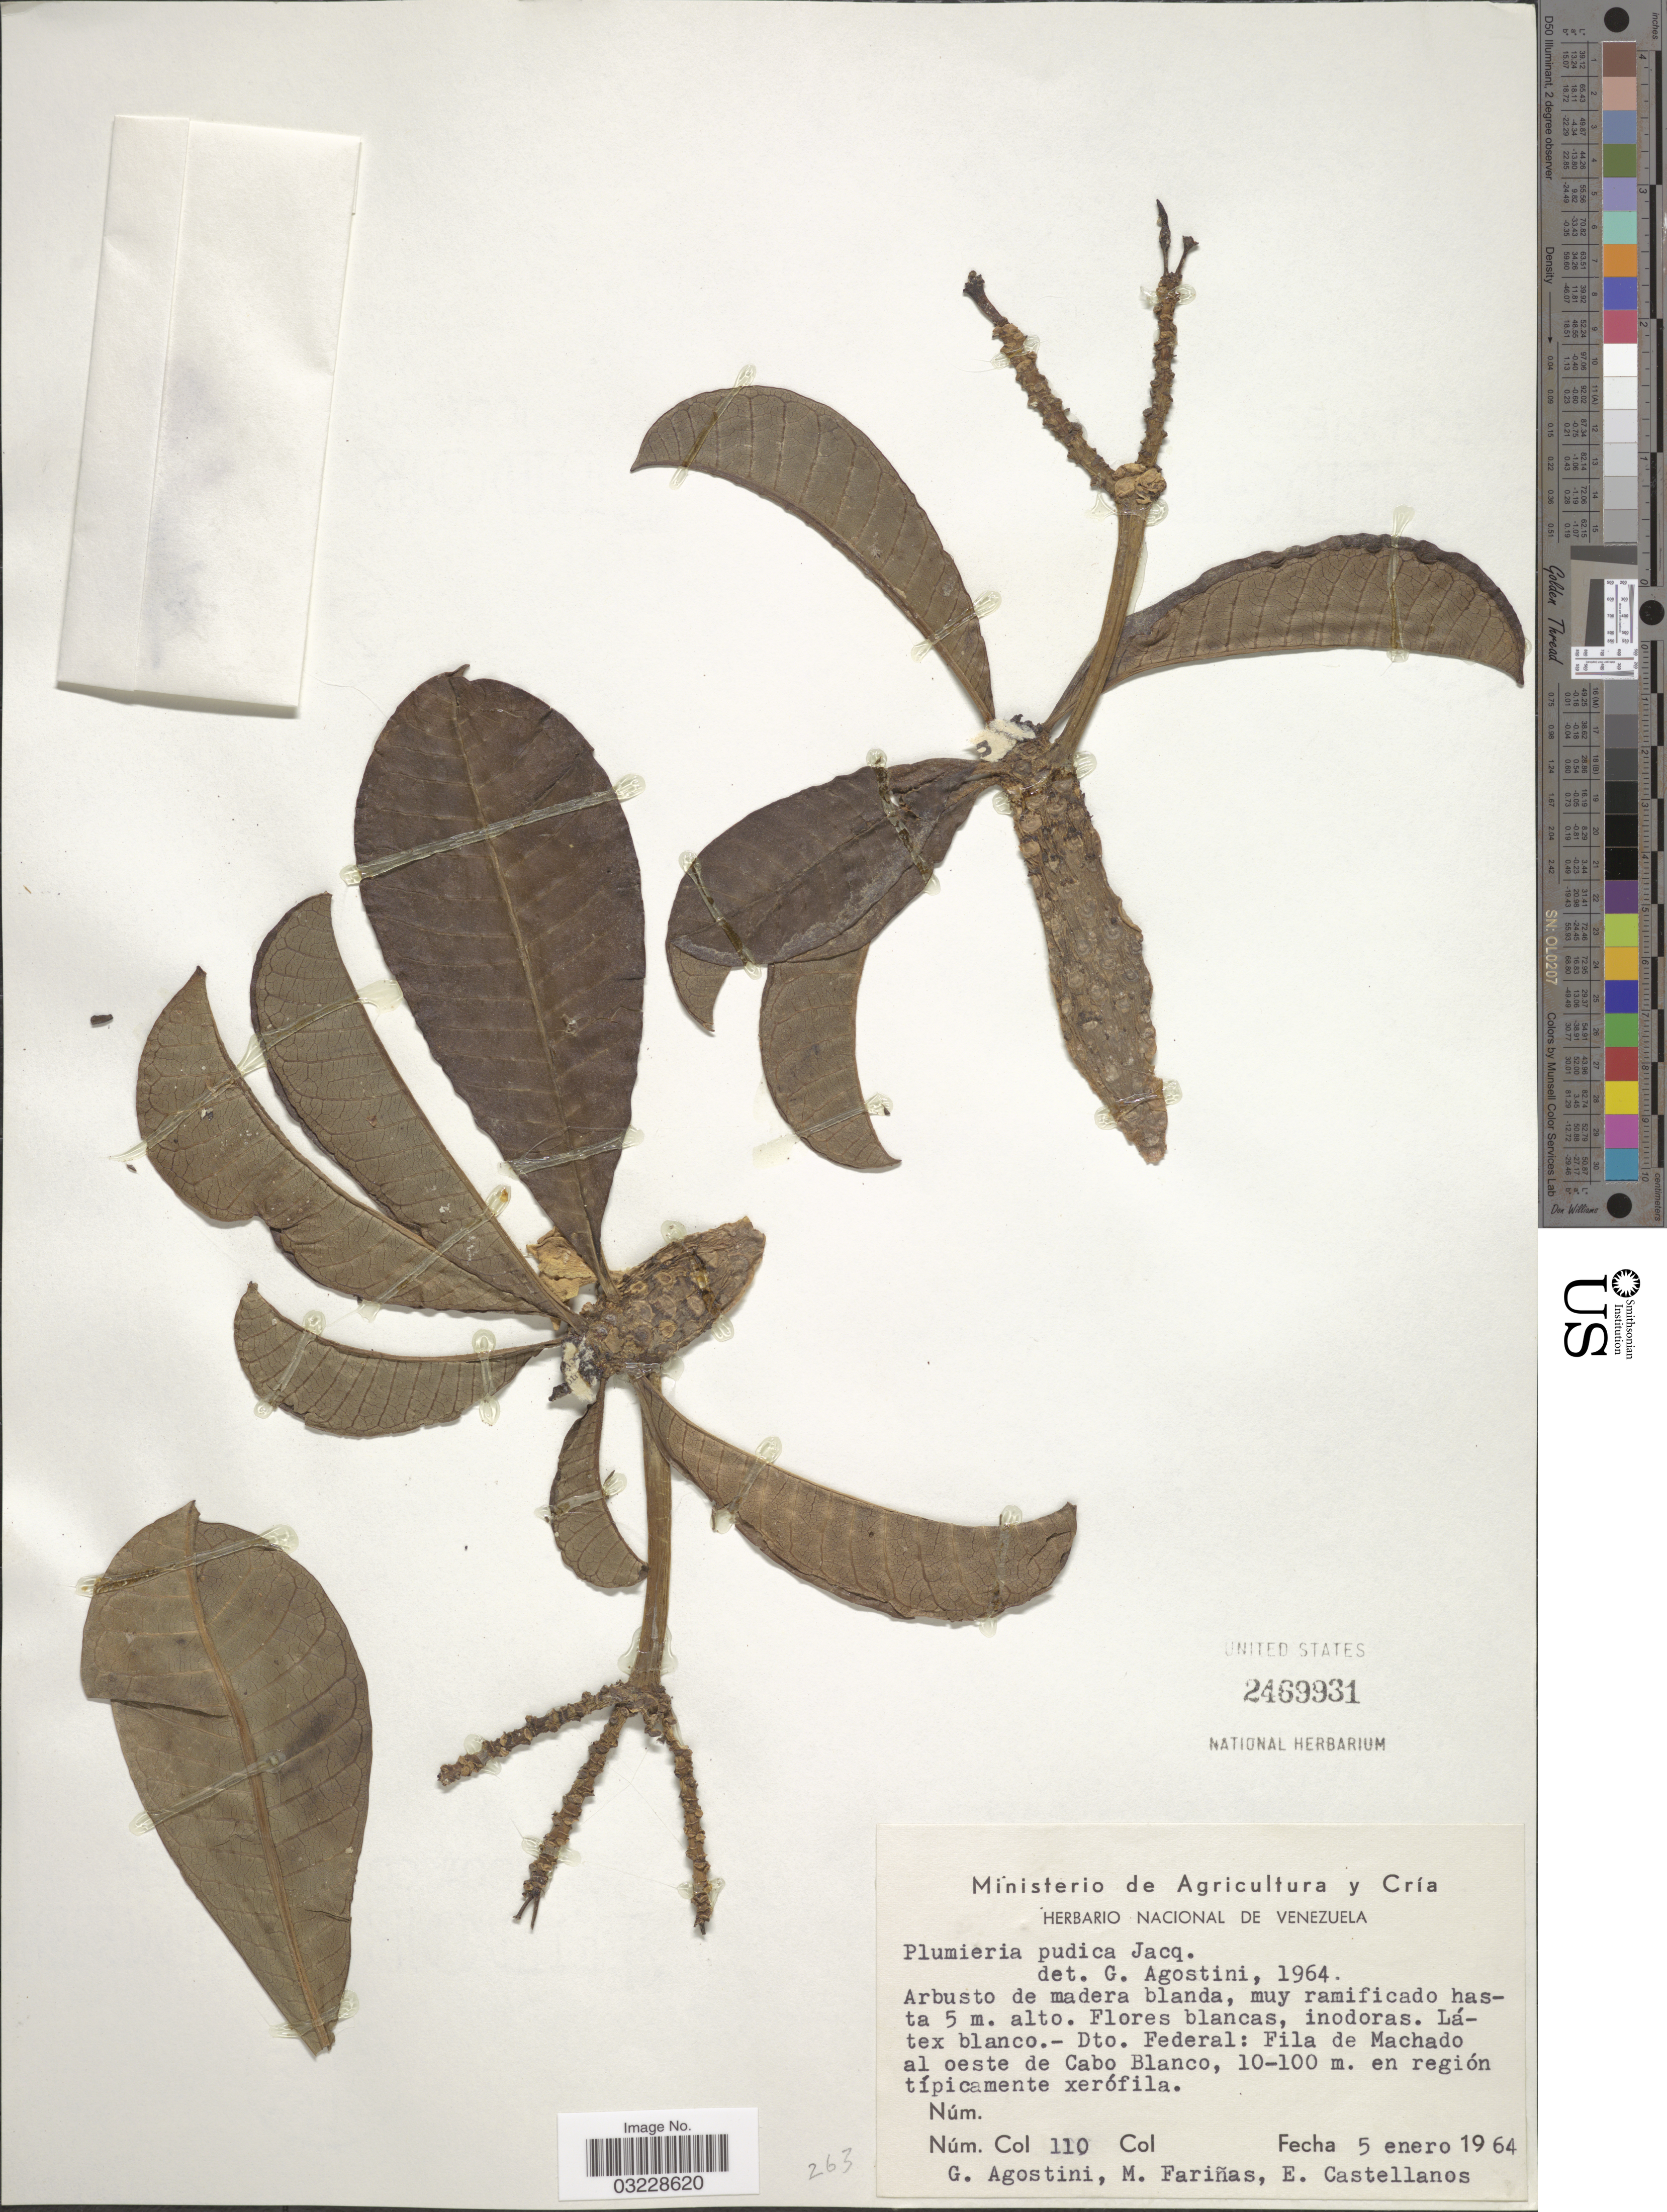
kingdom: Plantae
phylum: Tracheophyta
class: Magnoliopsida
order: Gentianales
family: Apocynaceae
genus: Plumeria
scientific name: Plumeria pudica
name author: Jacq.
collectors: G. Agostini, M. Fariñas & E. Castellanos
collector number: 110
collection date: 1964-01-05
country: Venezuela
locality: Dto. Federal: Fila de Machado al oeste de Cabo Blanco, en región típicamente xerófila.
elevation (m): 10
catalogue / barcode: US 2469931